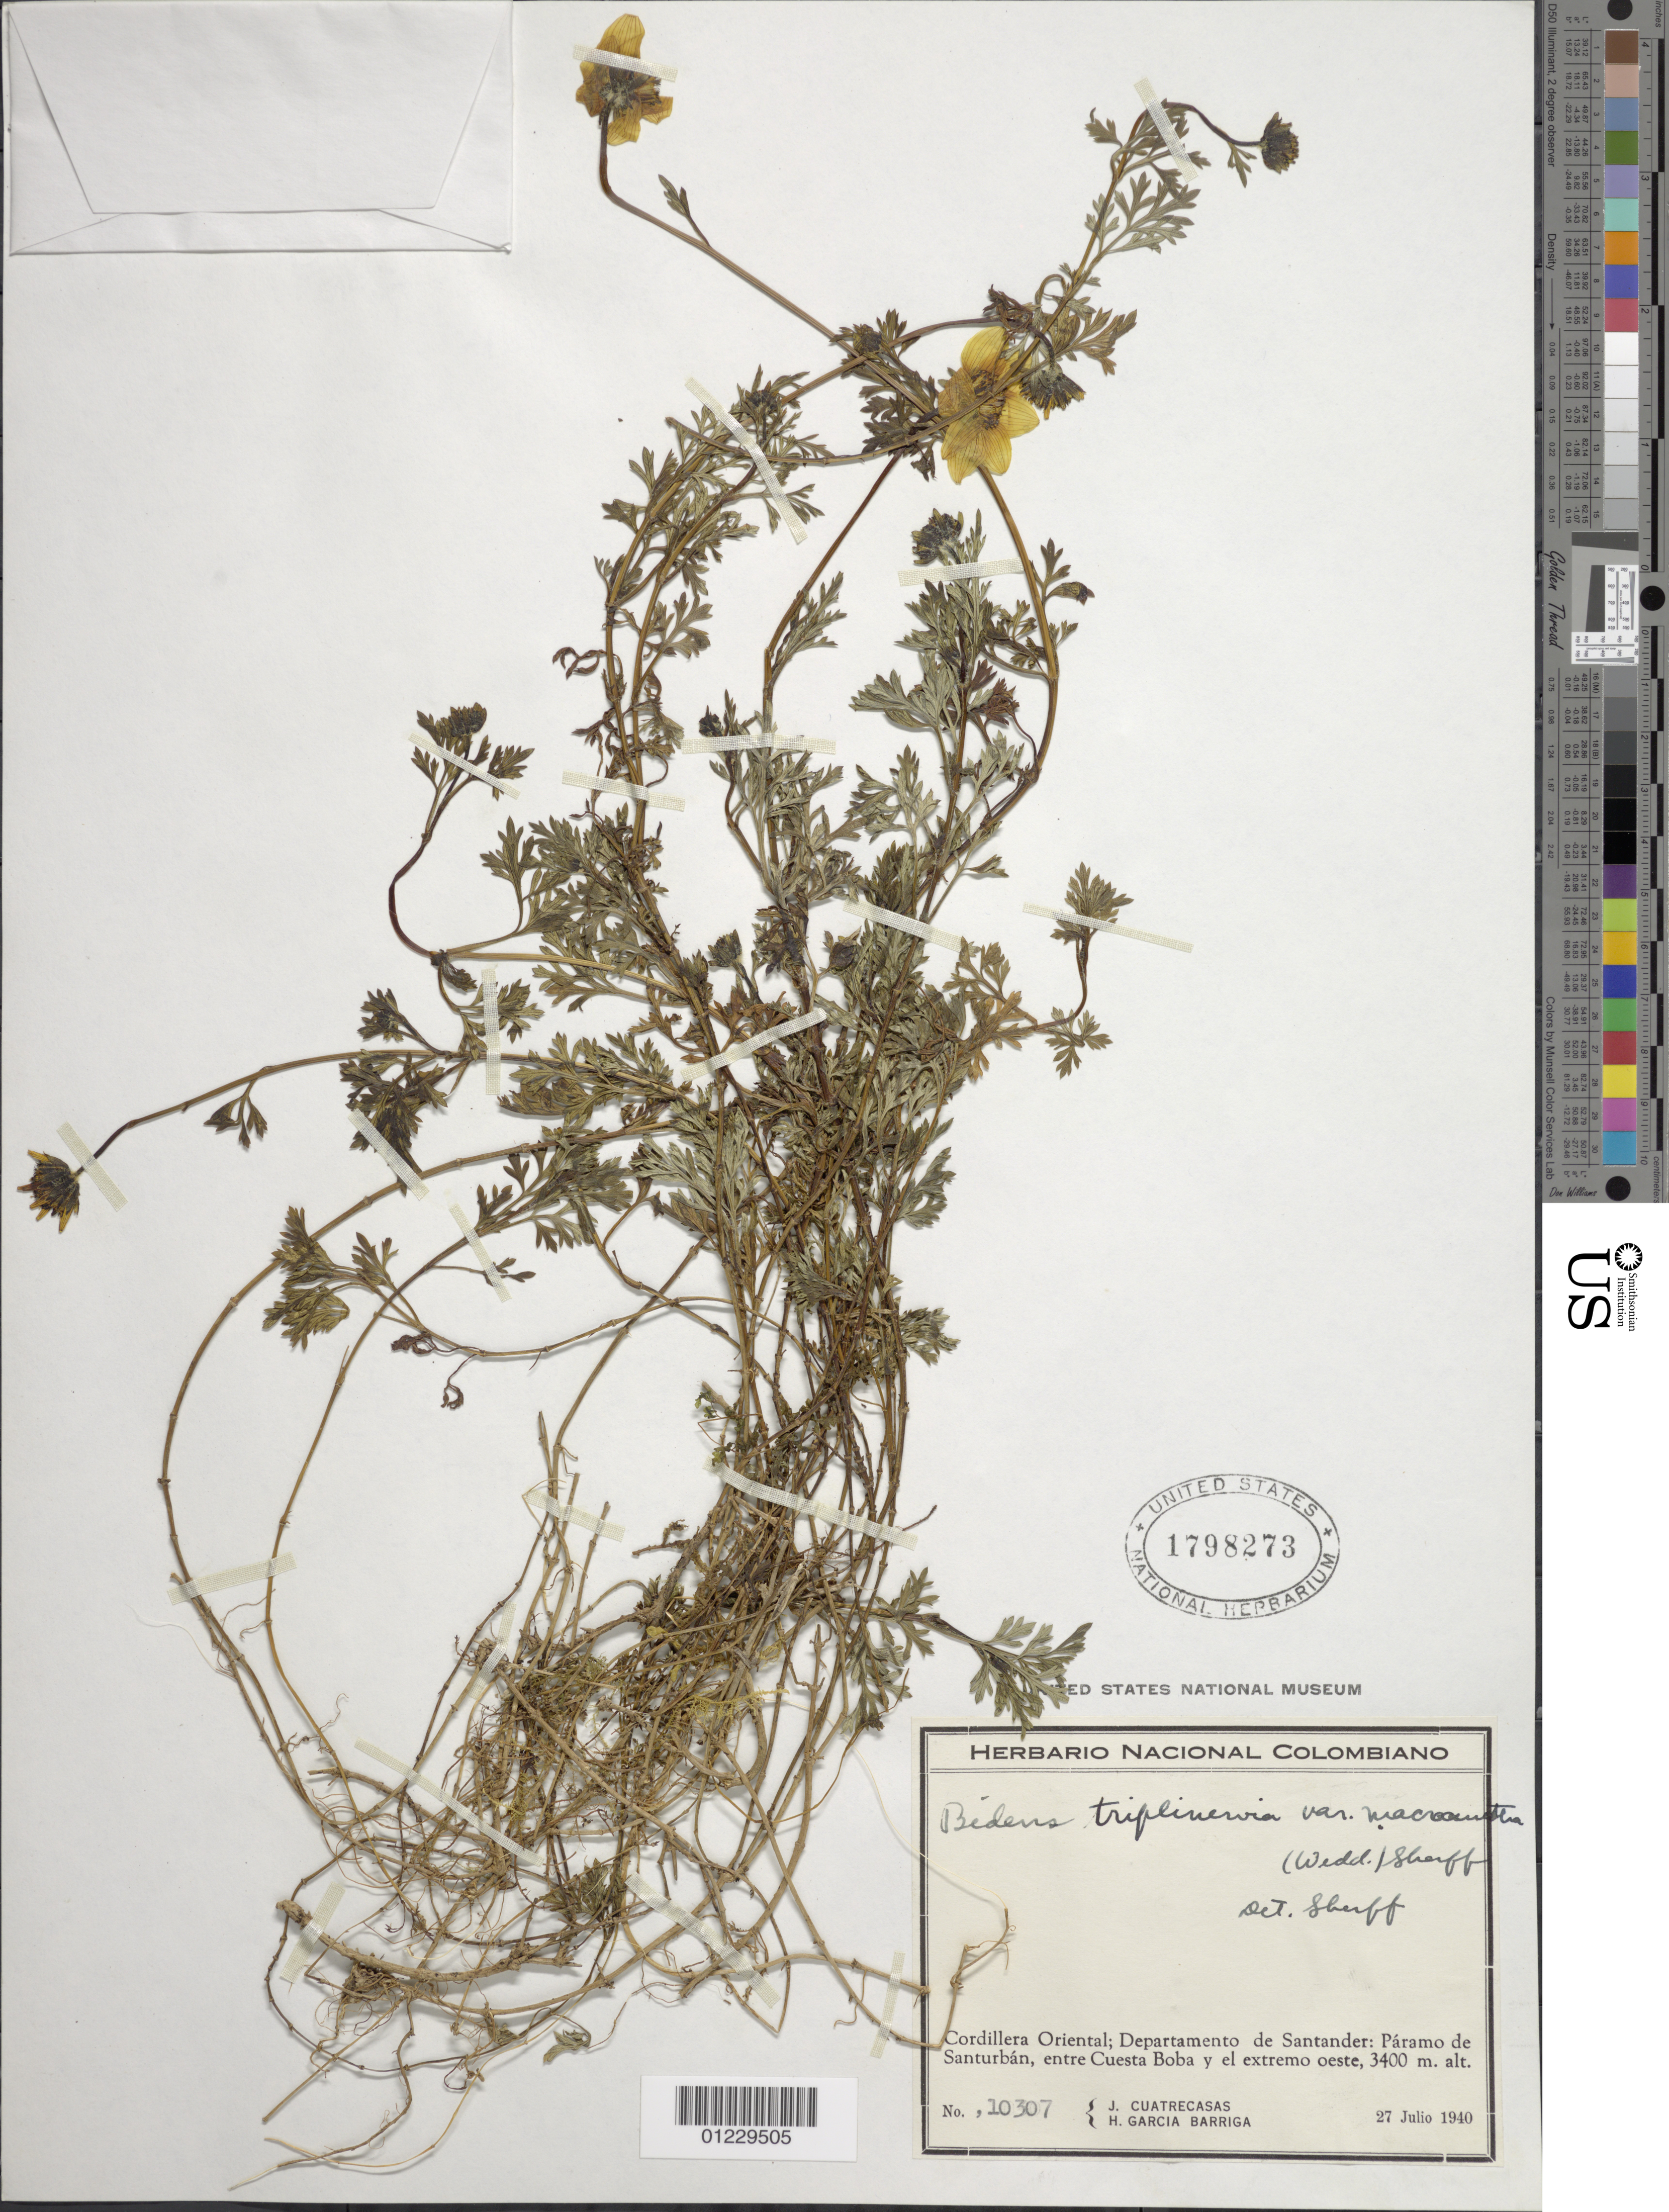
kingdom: Plantae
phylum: Tracheophyta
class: Magnoliopsida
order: Asterales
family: Asteraceae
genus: Bidens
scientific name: Bidens triplinervia var. macrantha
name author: (Wedd.) Sherff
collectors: J. Cuatrecasas & H. García Barriga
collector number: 10307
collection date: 1940-07-27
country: Colombia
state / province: Santander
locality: Paramo de Santurban, entre Cuesta Boba y el extremo oeste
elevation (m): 3400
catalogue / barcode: US 1798273